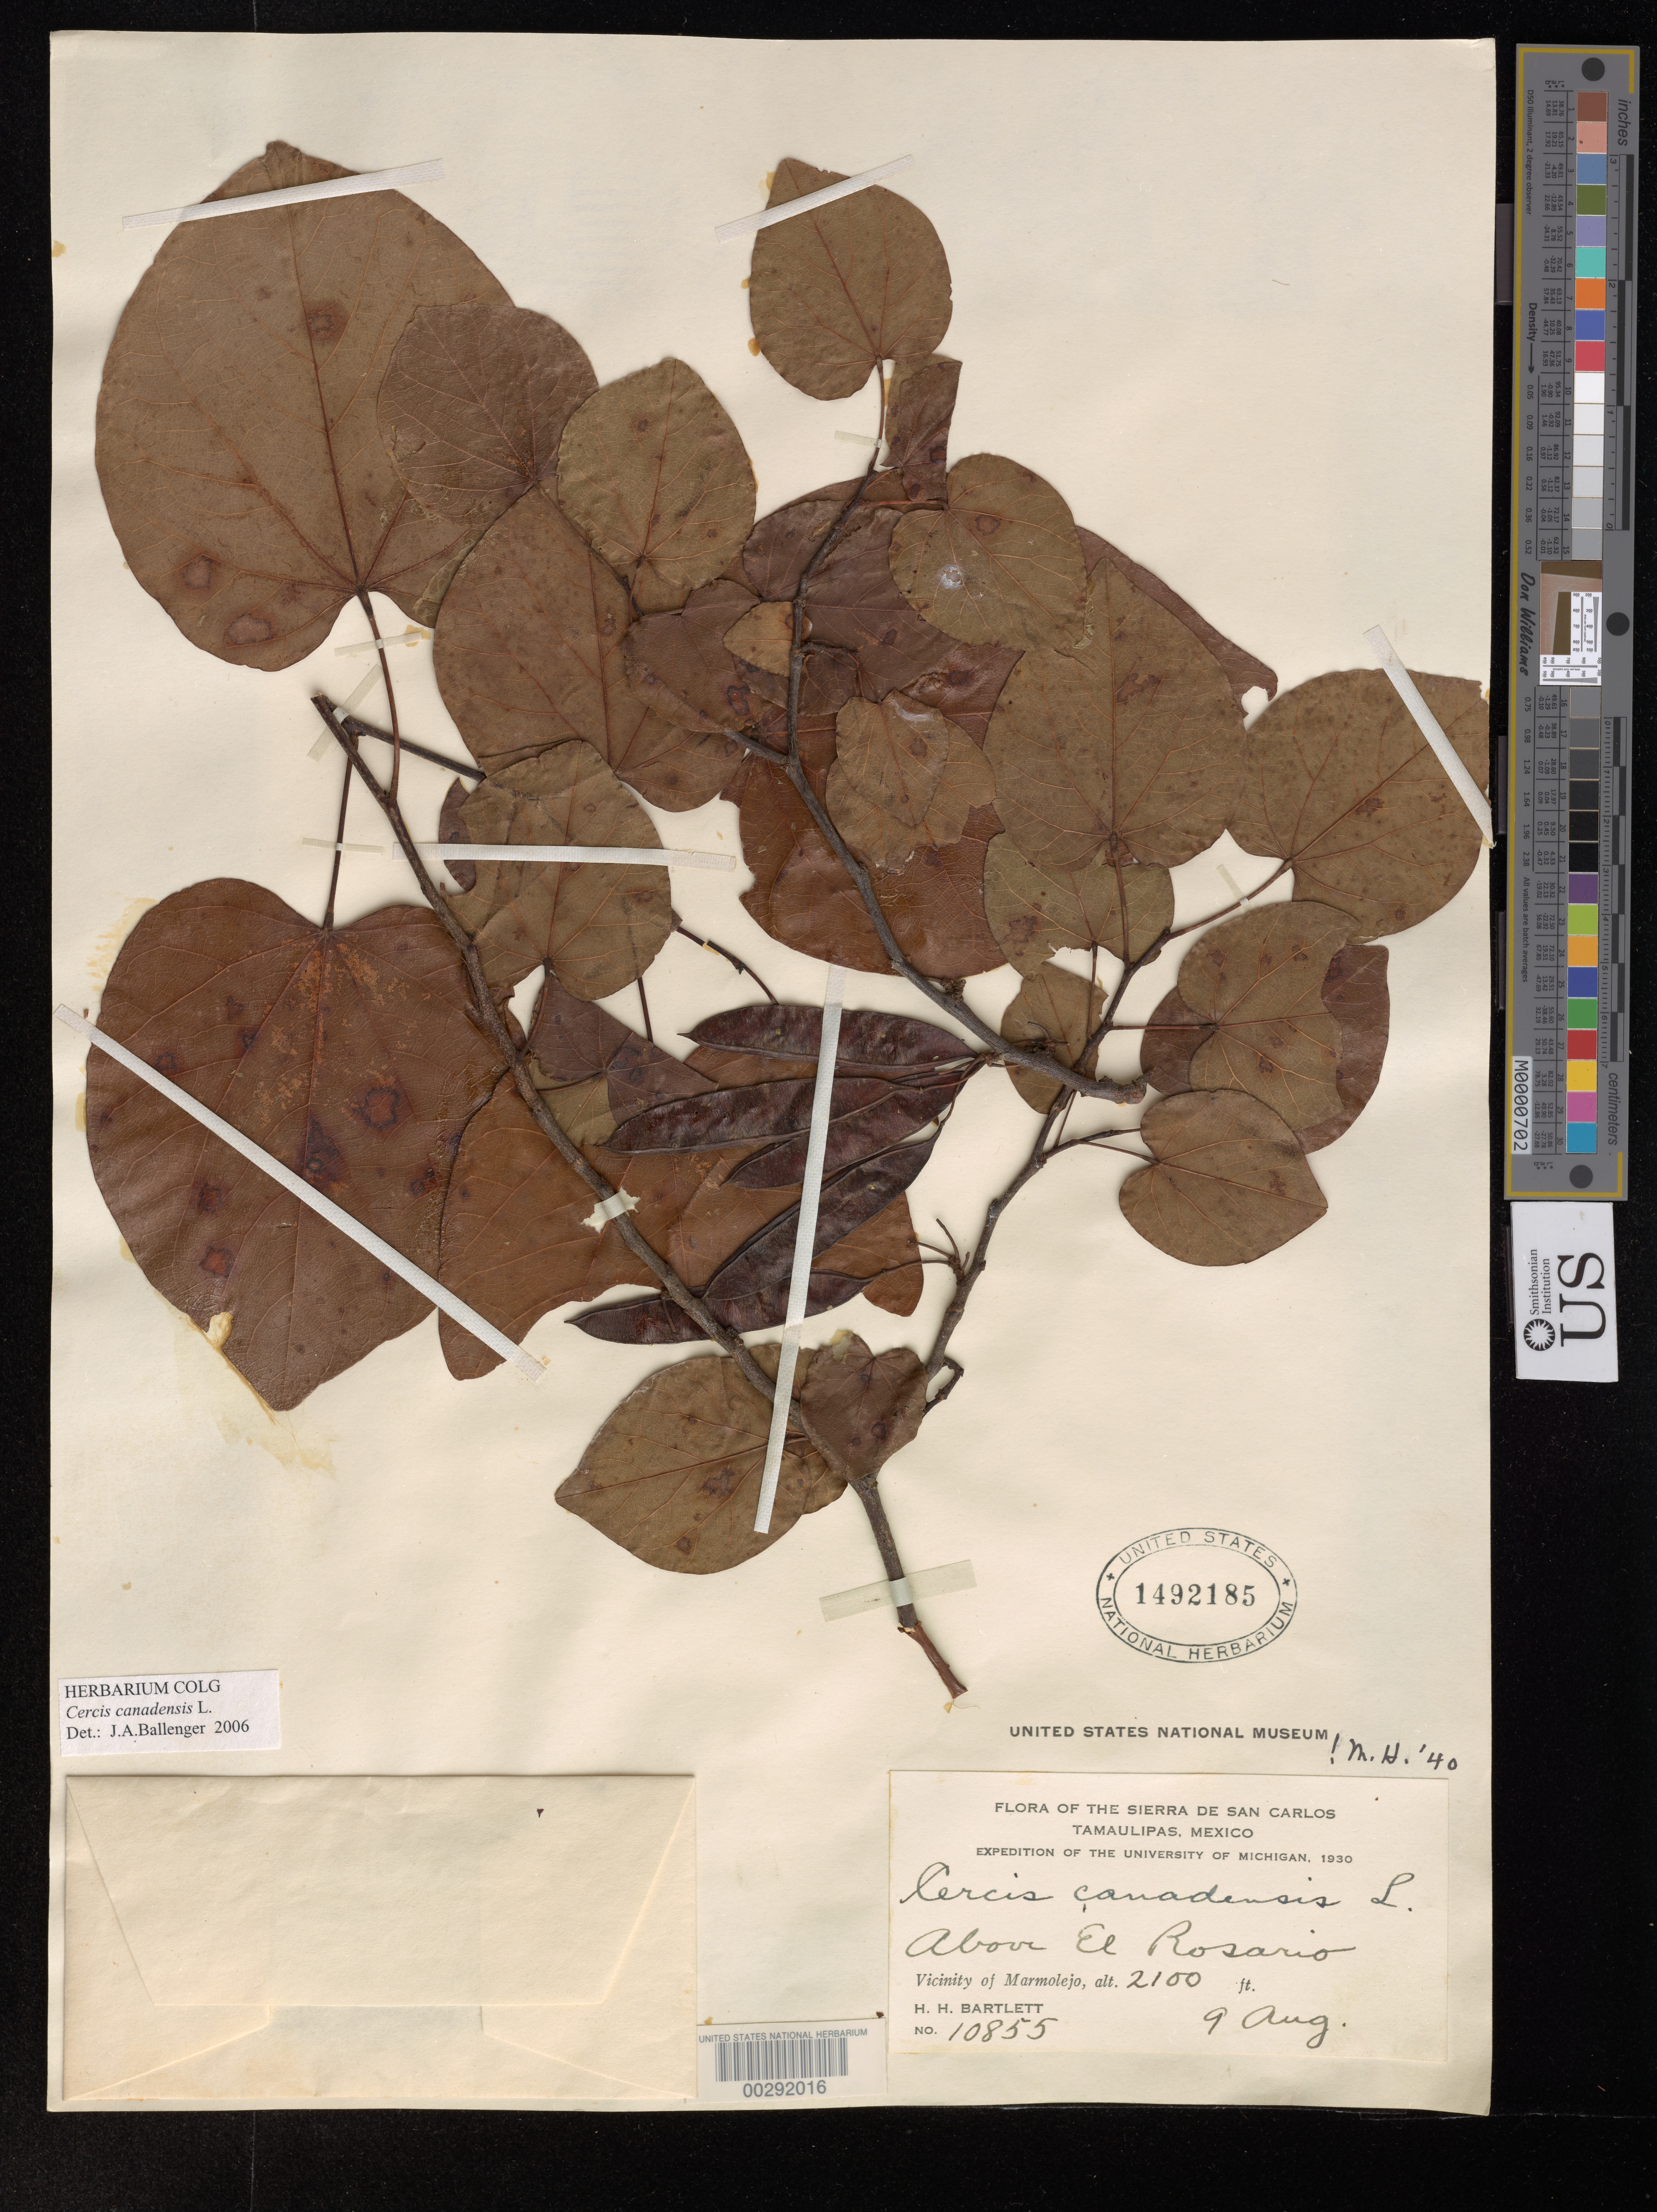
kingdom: Plantae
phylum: Tracheophyta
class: Magnoliopsida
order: Fabales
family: Fabaceae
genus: Cercis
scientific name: Cercis canadensis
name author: L.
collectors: H. H. Bartlett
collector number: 10855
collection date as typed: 09 Aug 1930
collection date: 1930-08-09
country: Mexico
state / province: Tamaulipas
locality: Above El Rosario; vicinity of Marmolejo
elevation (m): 640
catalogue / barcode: US 1492185